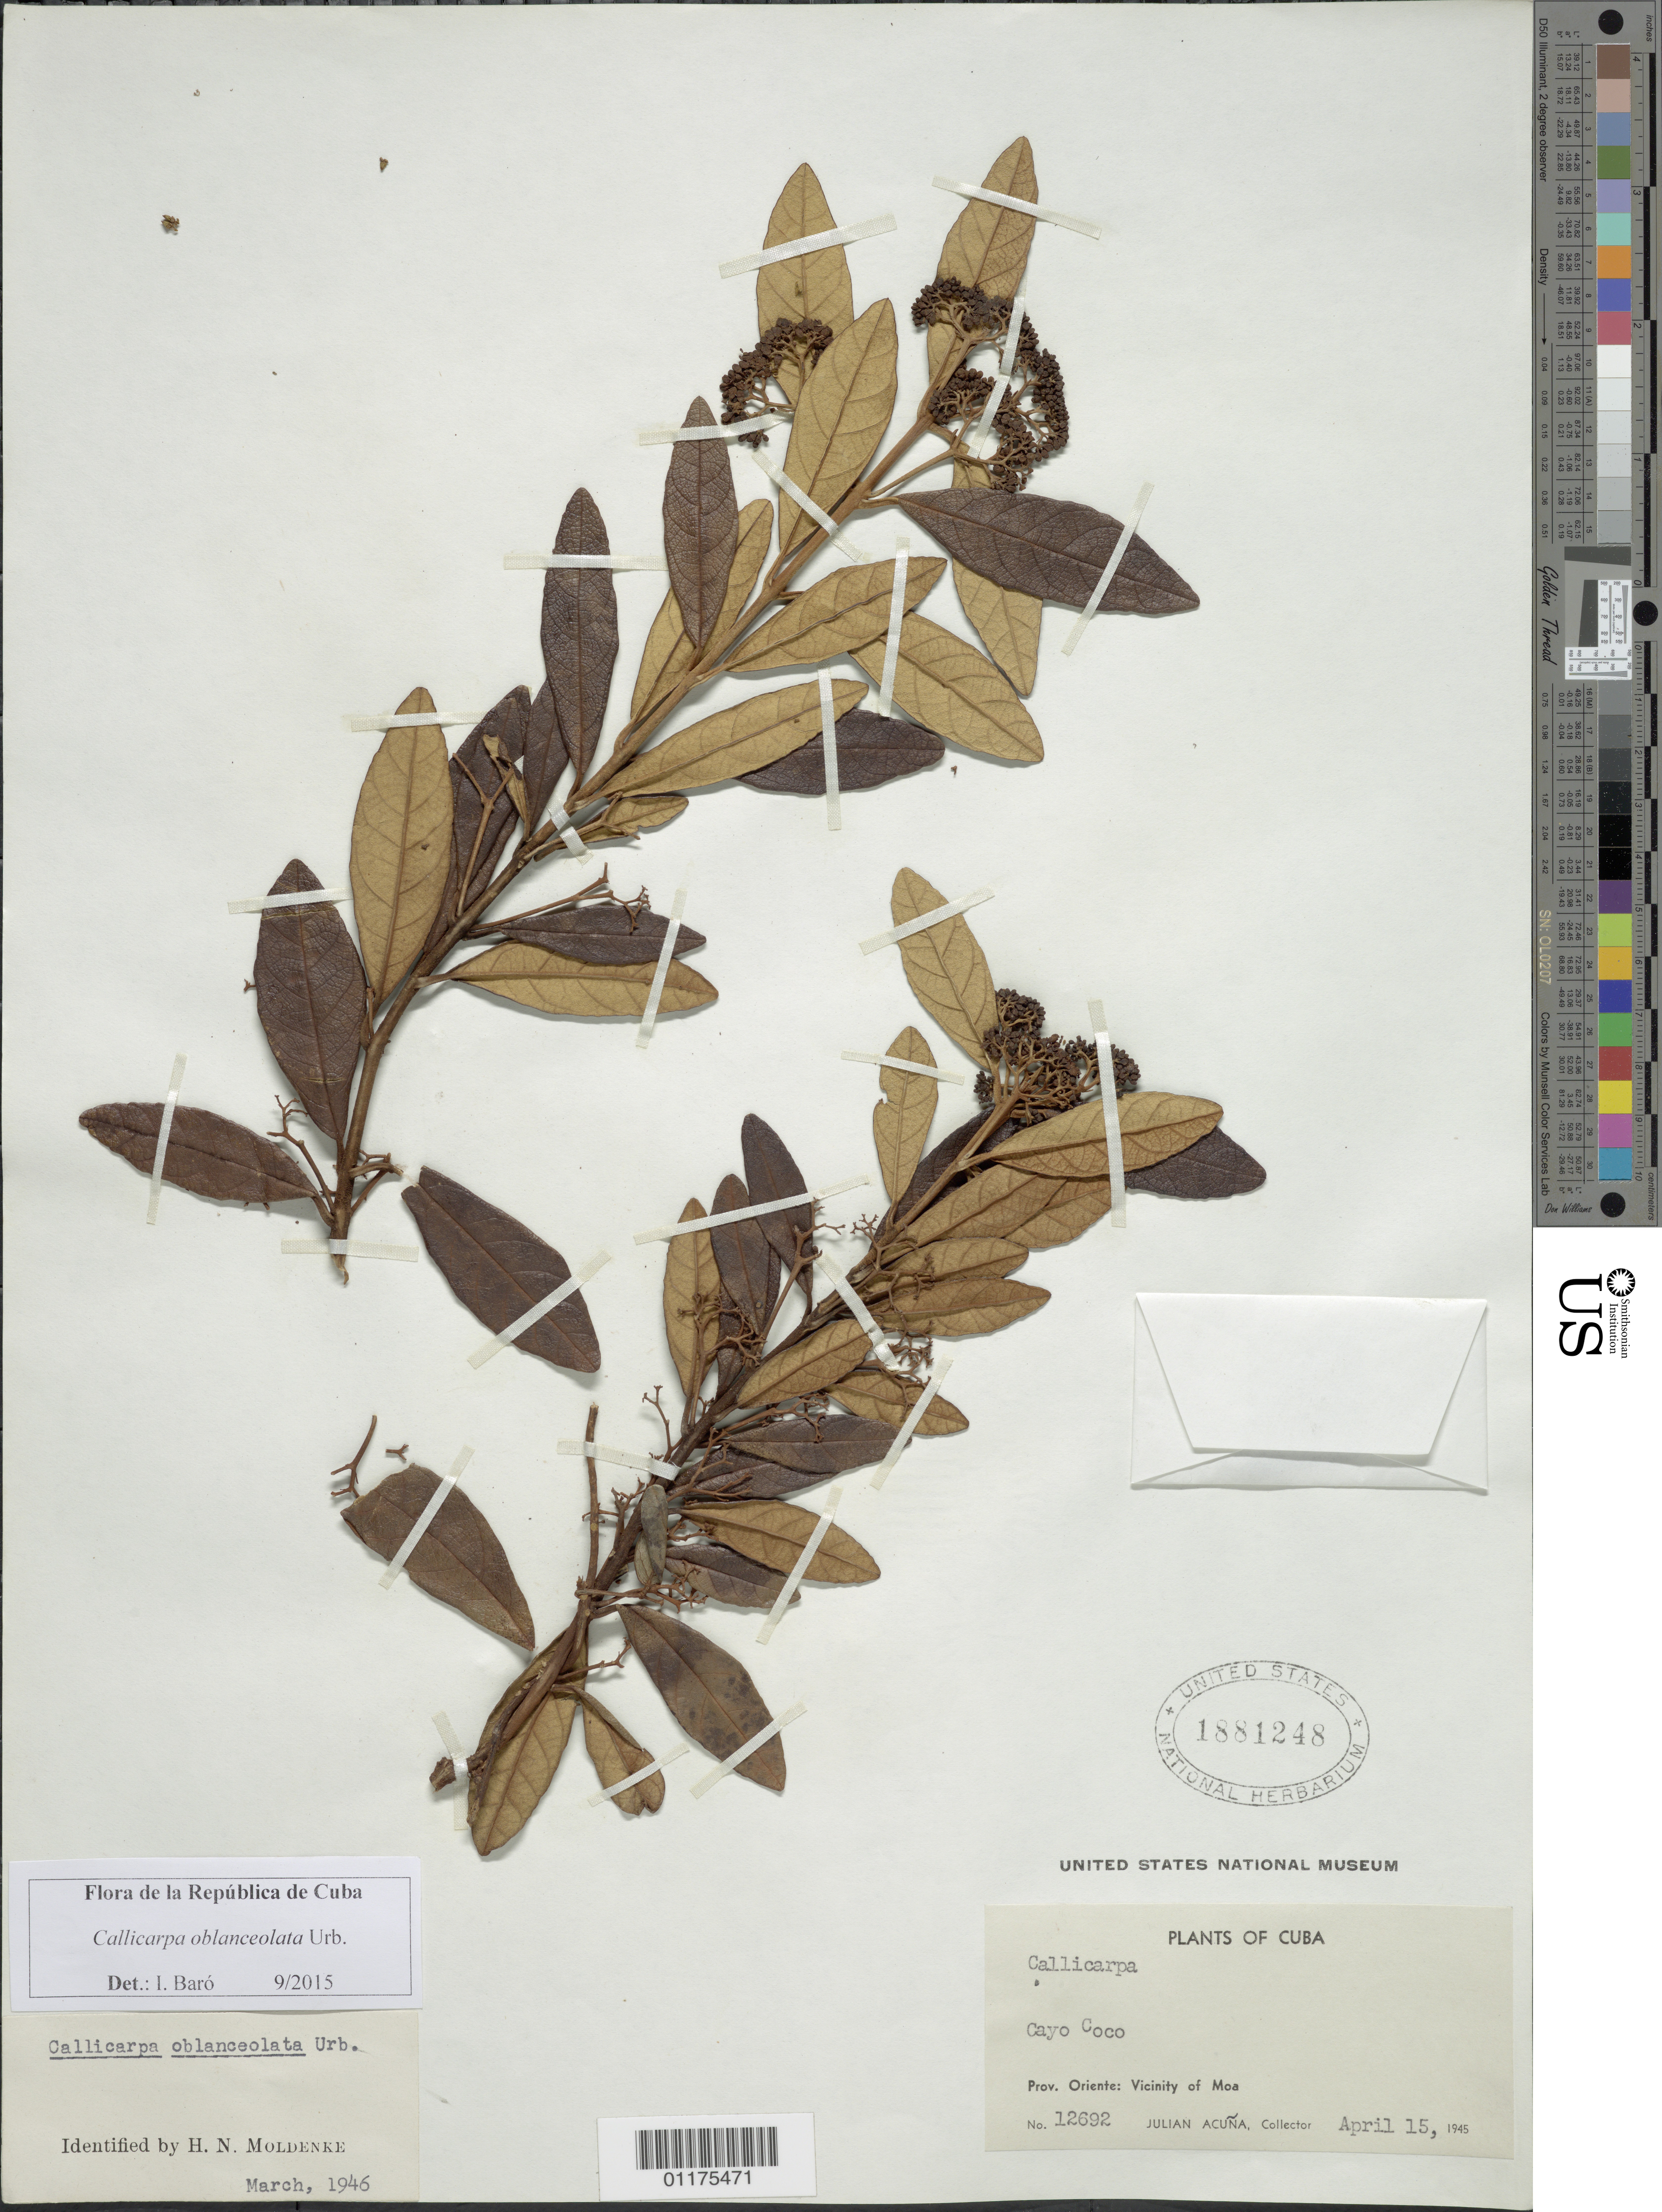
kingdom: Plantae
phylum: Tracheophyta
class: Magnoliopsida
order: Lamiales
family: Lamiaceae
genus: Callicarpa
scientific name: Callicarpa oblanceolata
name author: Urb.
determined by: Baró Oliedo, I.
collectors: J. Acuña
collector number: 12692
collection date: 1945-04-15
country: Cuba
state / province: Oriente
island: Cayo Coco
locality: Cayo Coco, vicinity of Moa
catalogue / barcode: US 1881248